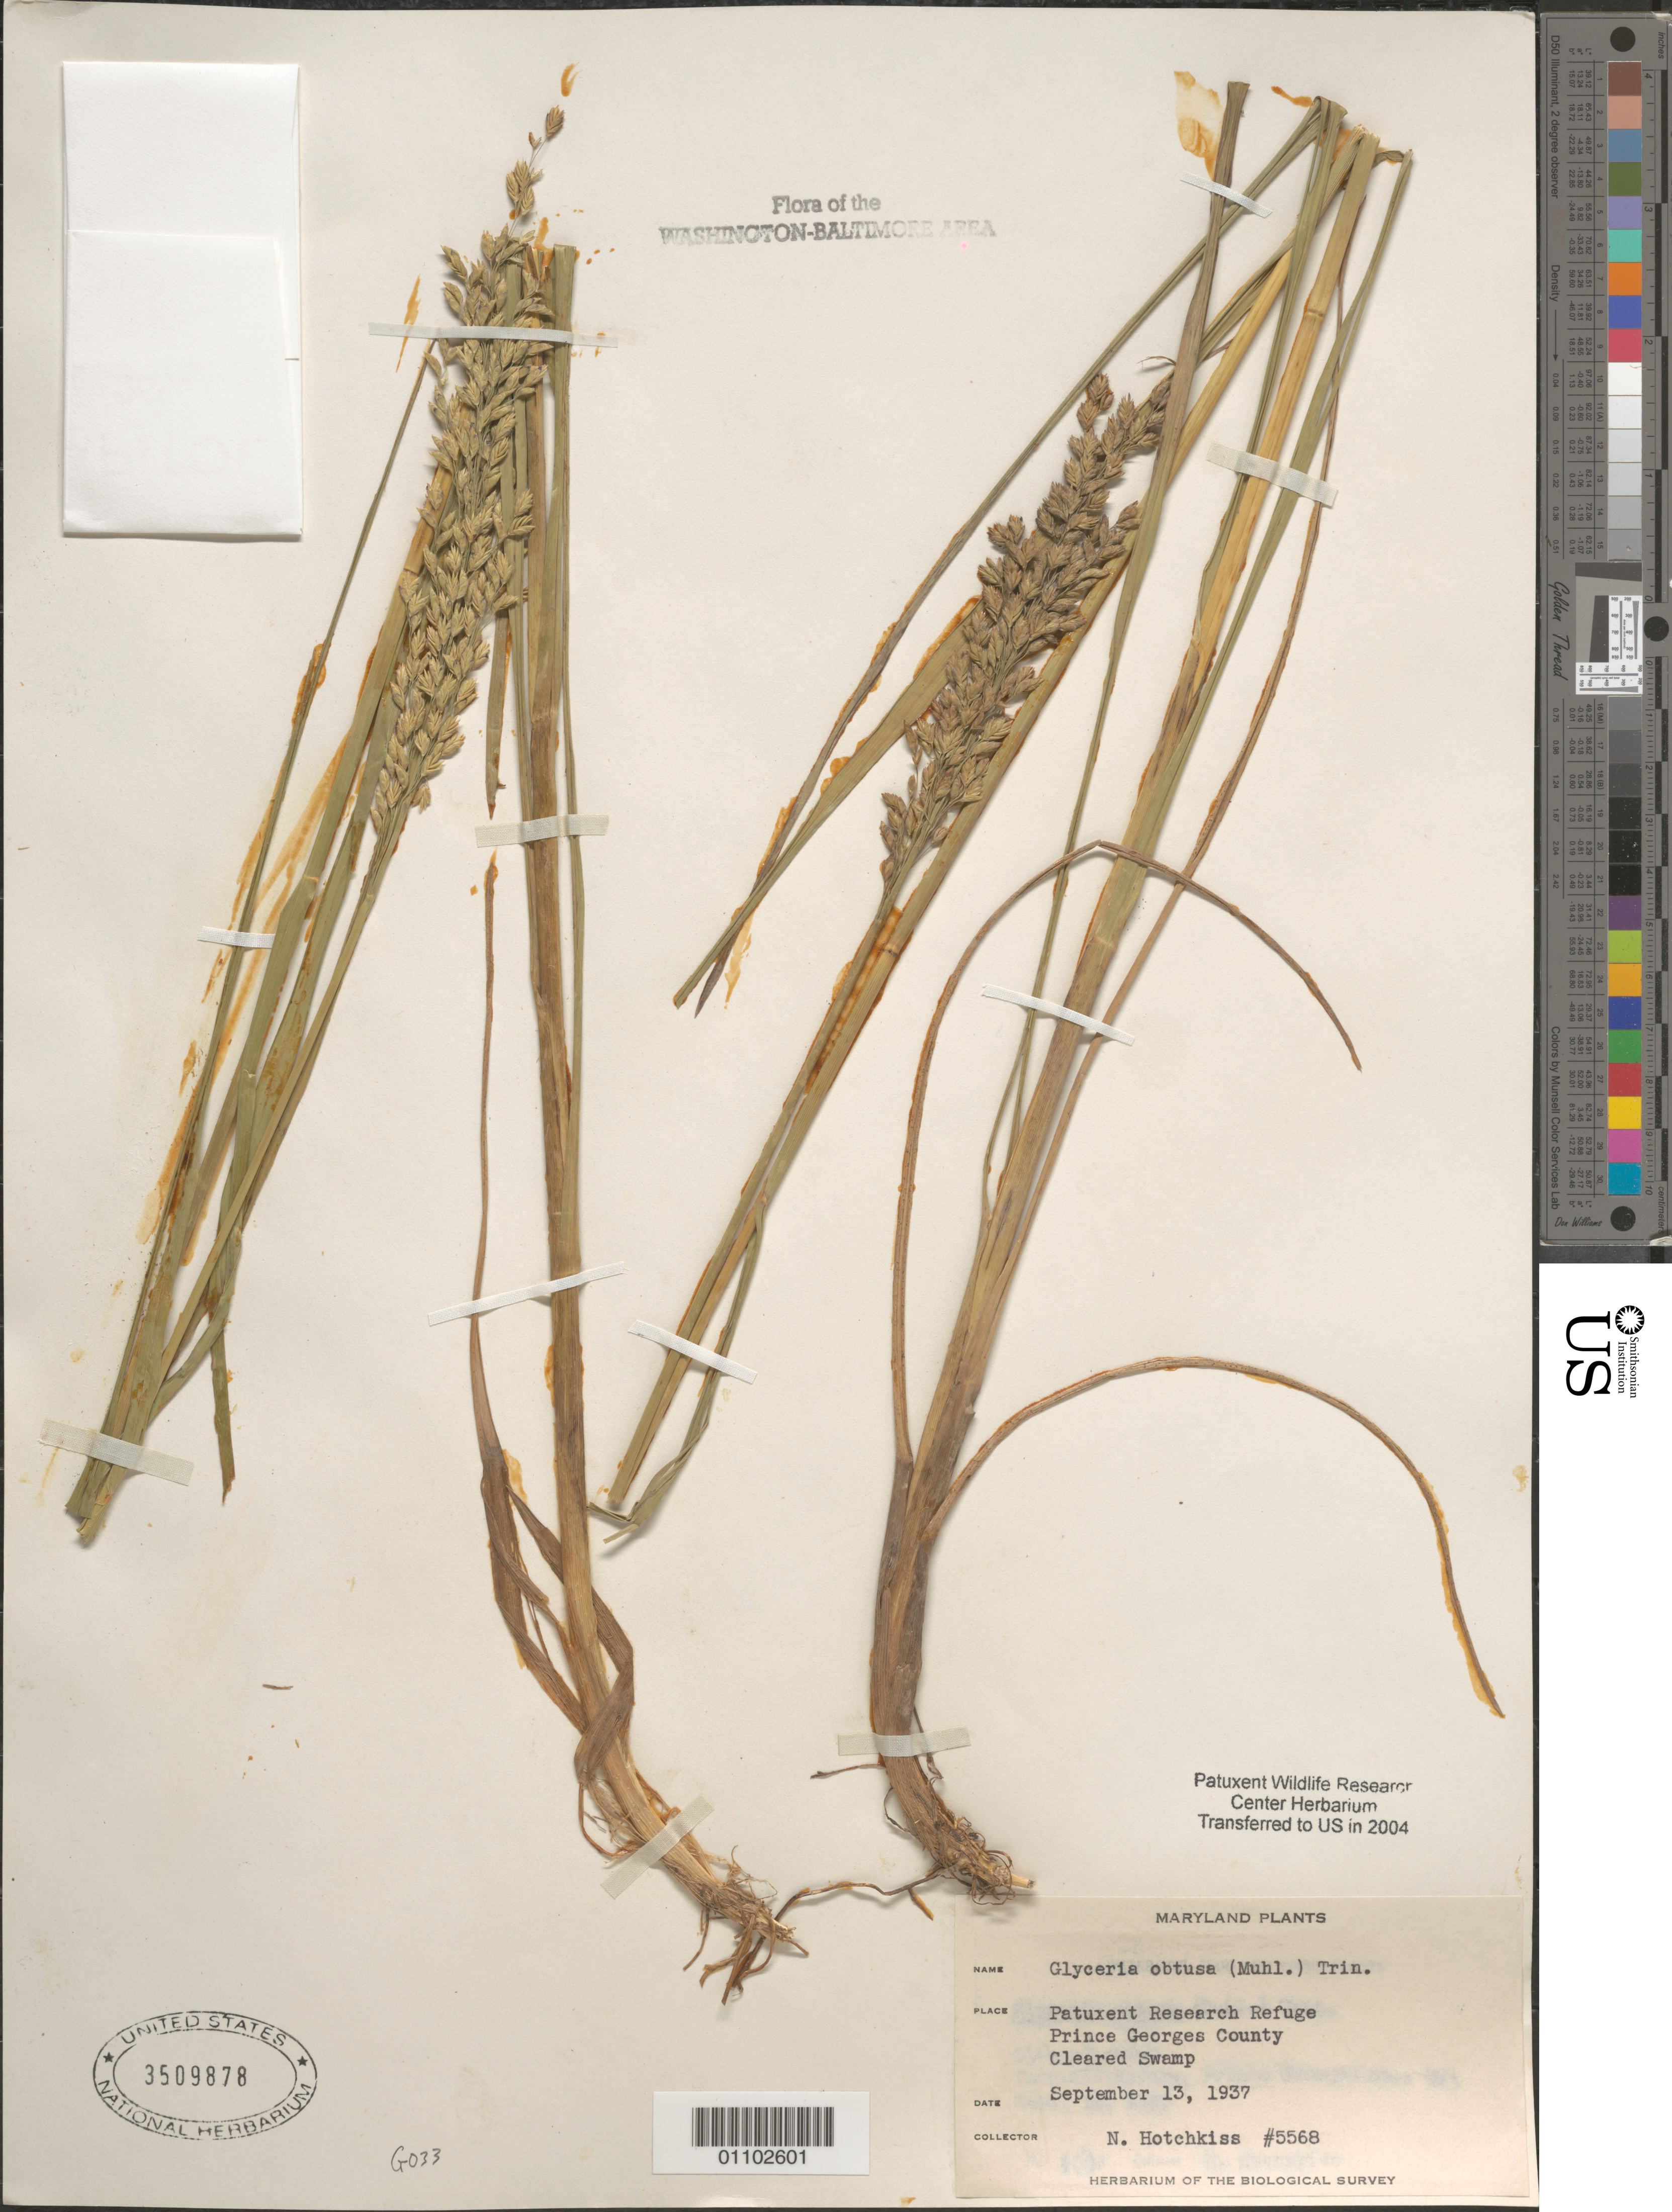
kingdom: Plantae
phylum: Tracheophyta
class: Liliopsida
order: Poales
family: Poaceae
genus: Glyceria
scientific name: Glyceria obtusa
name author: (Muhl.) Trin.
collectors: N. Hotchkiss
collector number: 5568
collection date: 1937-07-13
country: United States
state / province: Maryland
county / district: Prince George's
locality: Patuxent Research Refuge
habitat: Cleared swamp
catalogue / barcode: US 3509878